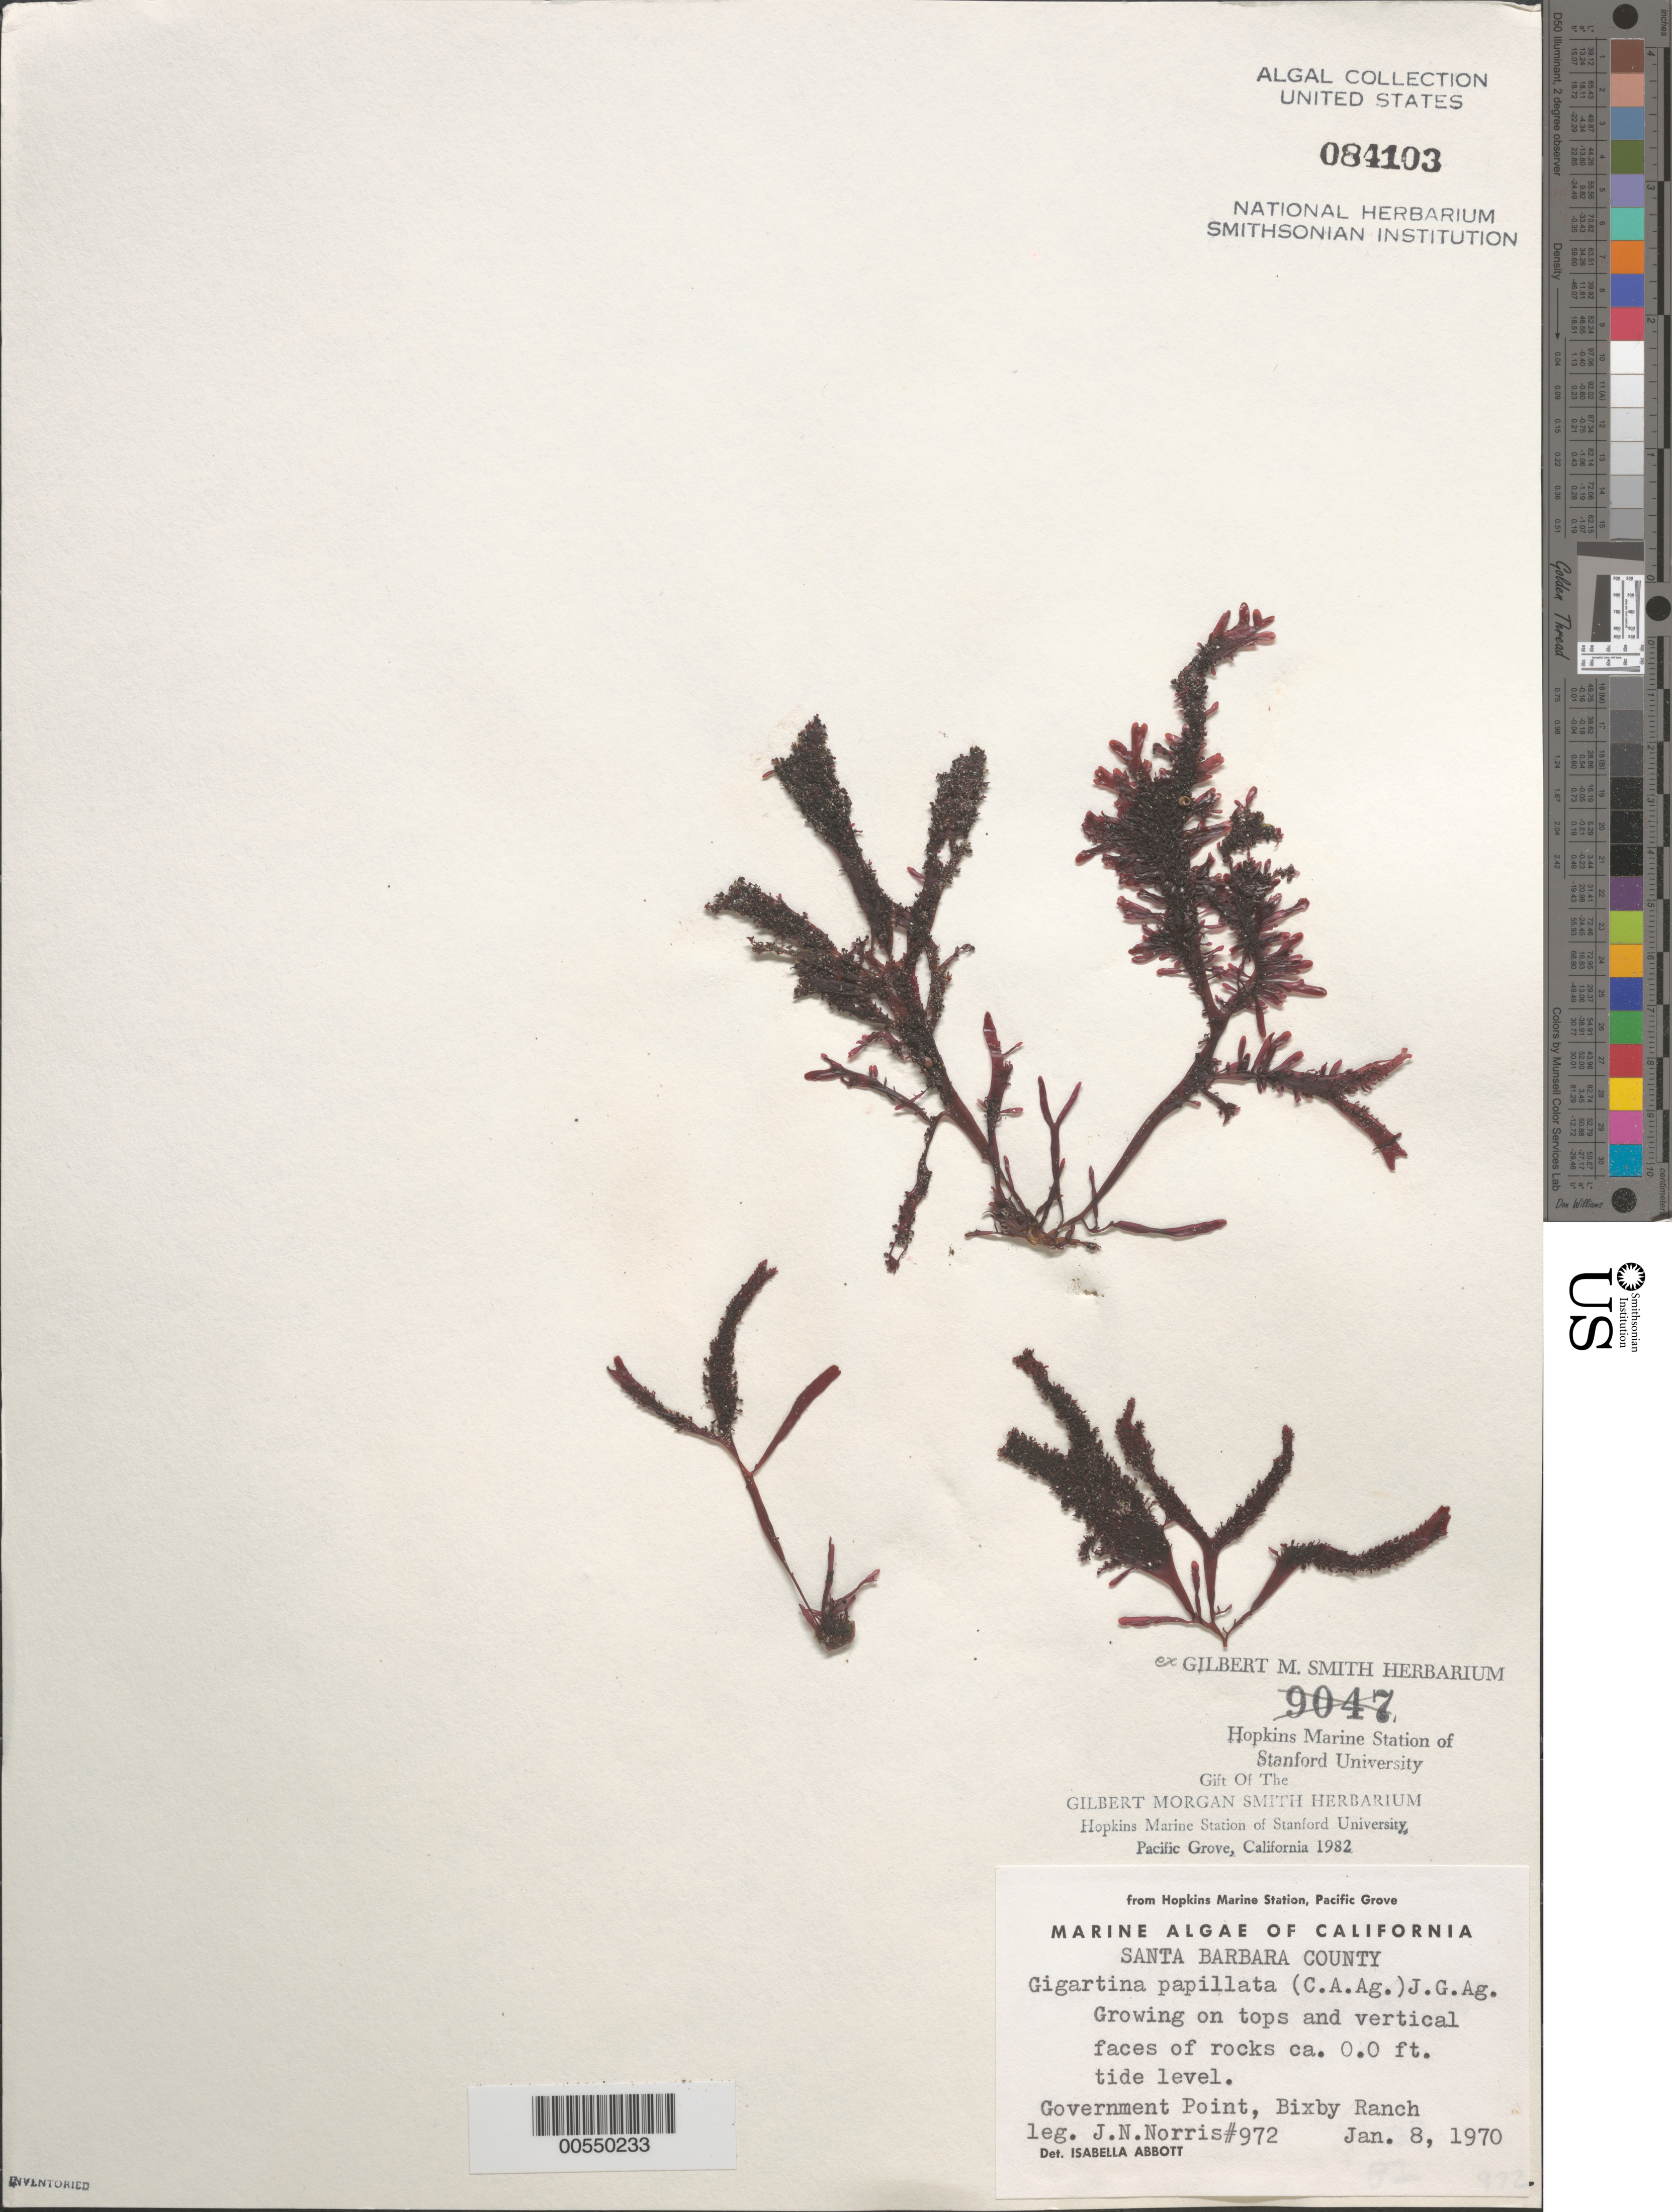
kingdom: Plantae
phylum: Rhodophyta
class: Florideophyceae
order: Gigartinales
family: Phyllophoraceae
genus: Mastocarpus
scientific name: Mastocarpus papillatus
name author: (C. Agardh) Kütz.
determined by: Algae name updating Project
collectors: J. N. Norris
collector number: JN-972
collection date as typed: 08 Jan 1970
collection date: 1970-01-08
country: United States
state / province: California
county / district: Santa Barbara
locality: Government Point, Bixby Ranch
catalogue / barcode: US 84103